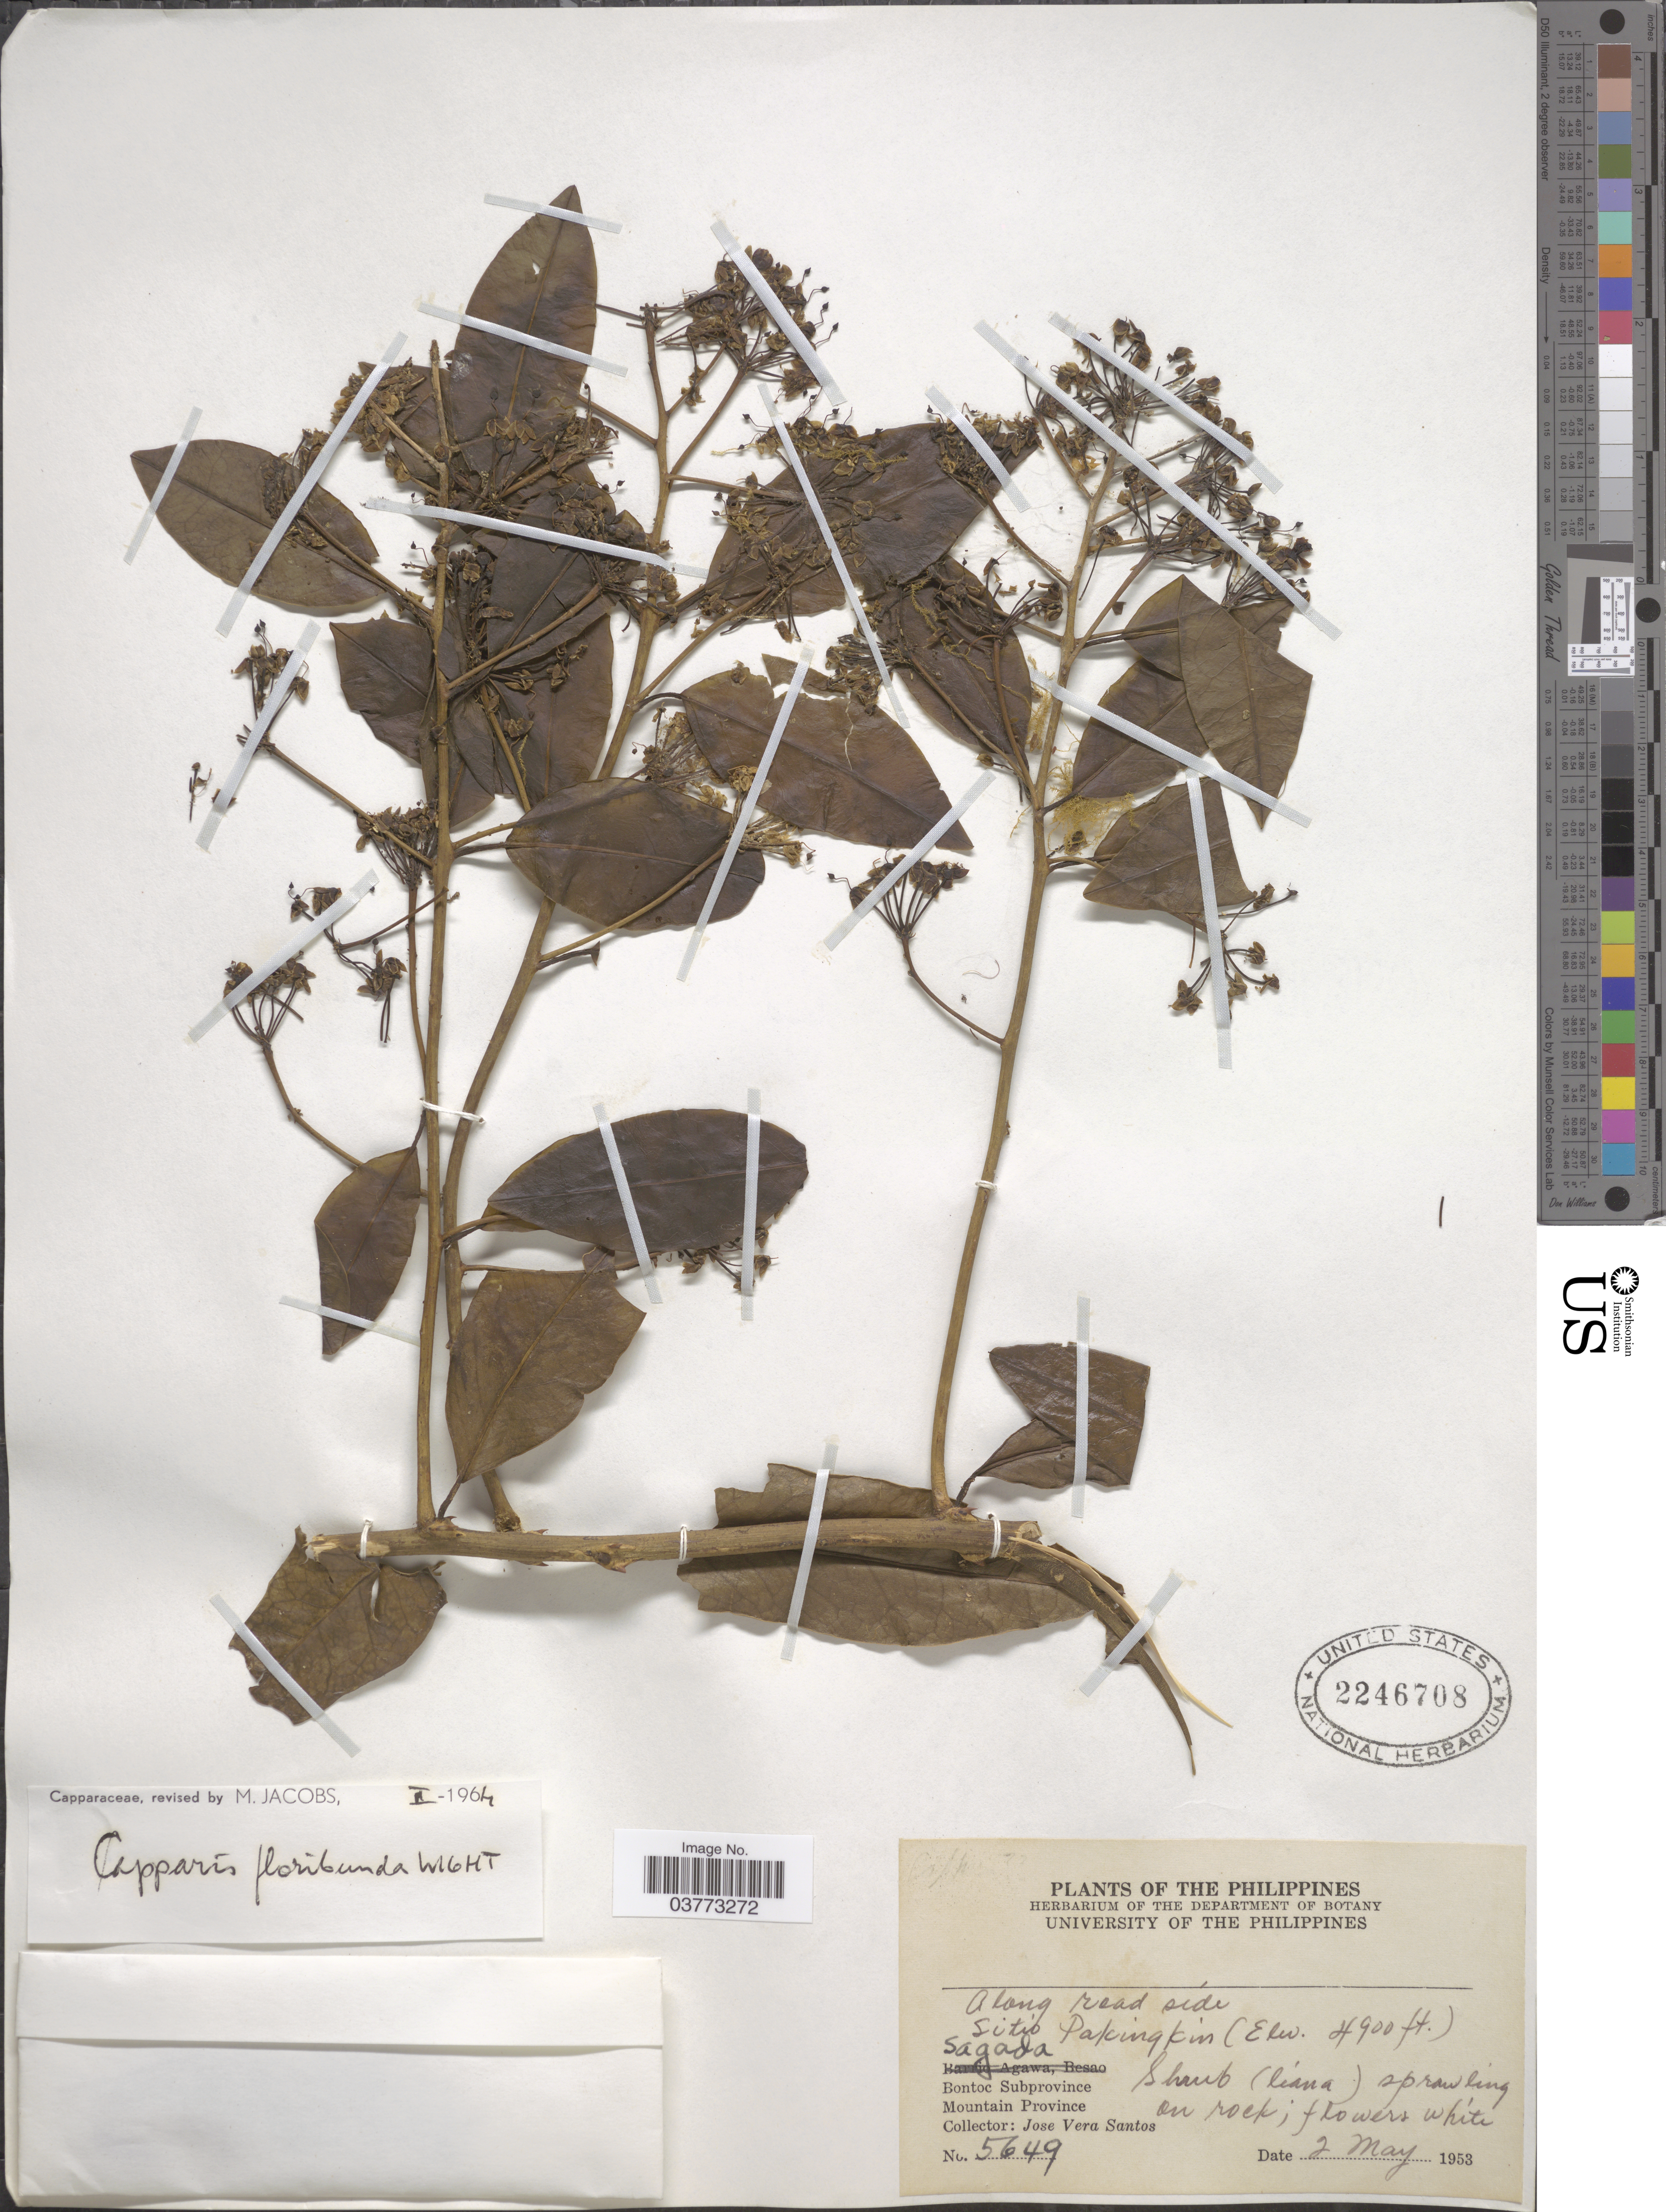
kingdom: Plantae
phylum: Tracheophyta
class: Magnoliopsida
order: Brassicales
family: Capparaceae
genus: Capparis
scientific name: Capparis floribunda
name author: Wight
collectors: J. Santos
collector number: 5649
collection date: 1953-05-02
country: Philippines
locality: The Philippines. Along road side Sitio Pakingkin. Sagada. Bontoc Subprovince. Mountain Province.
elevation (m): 1494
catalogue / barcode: US 2246708